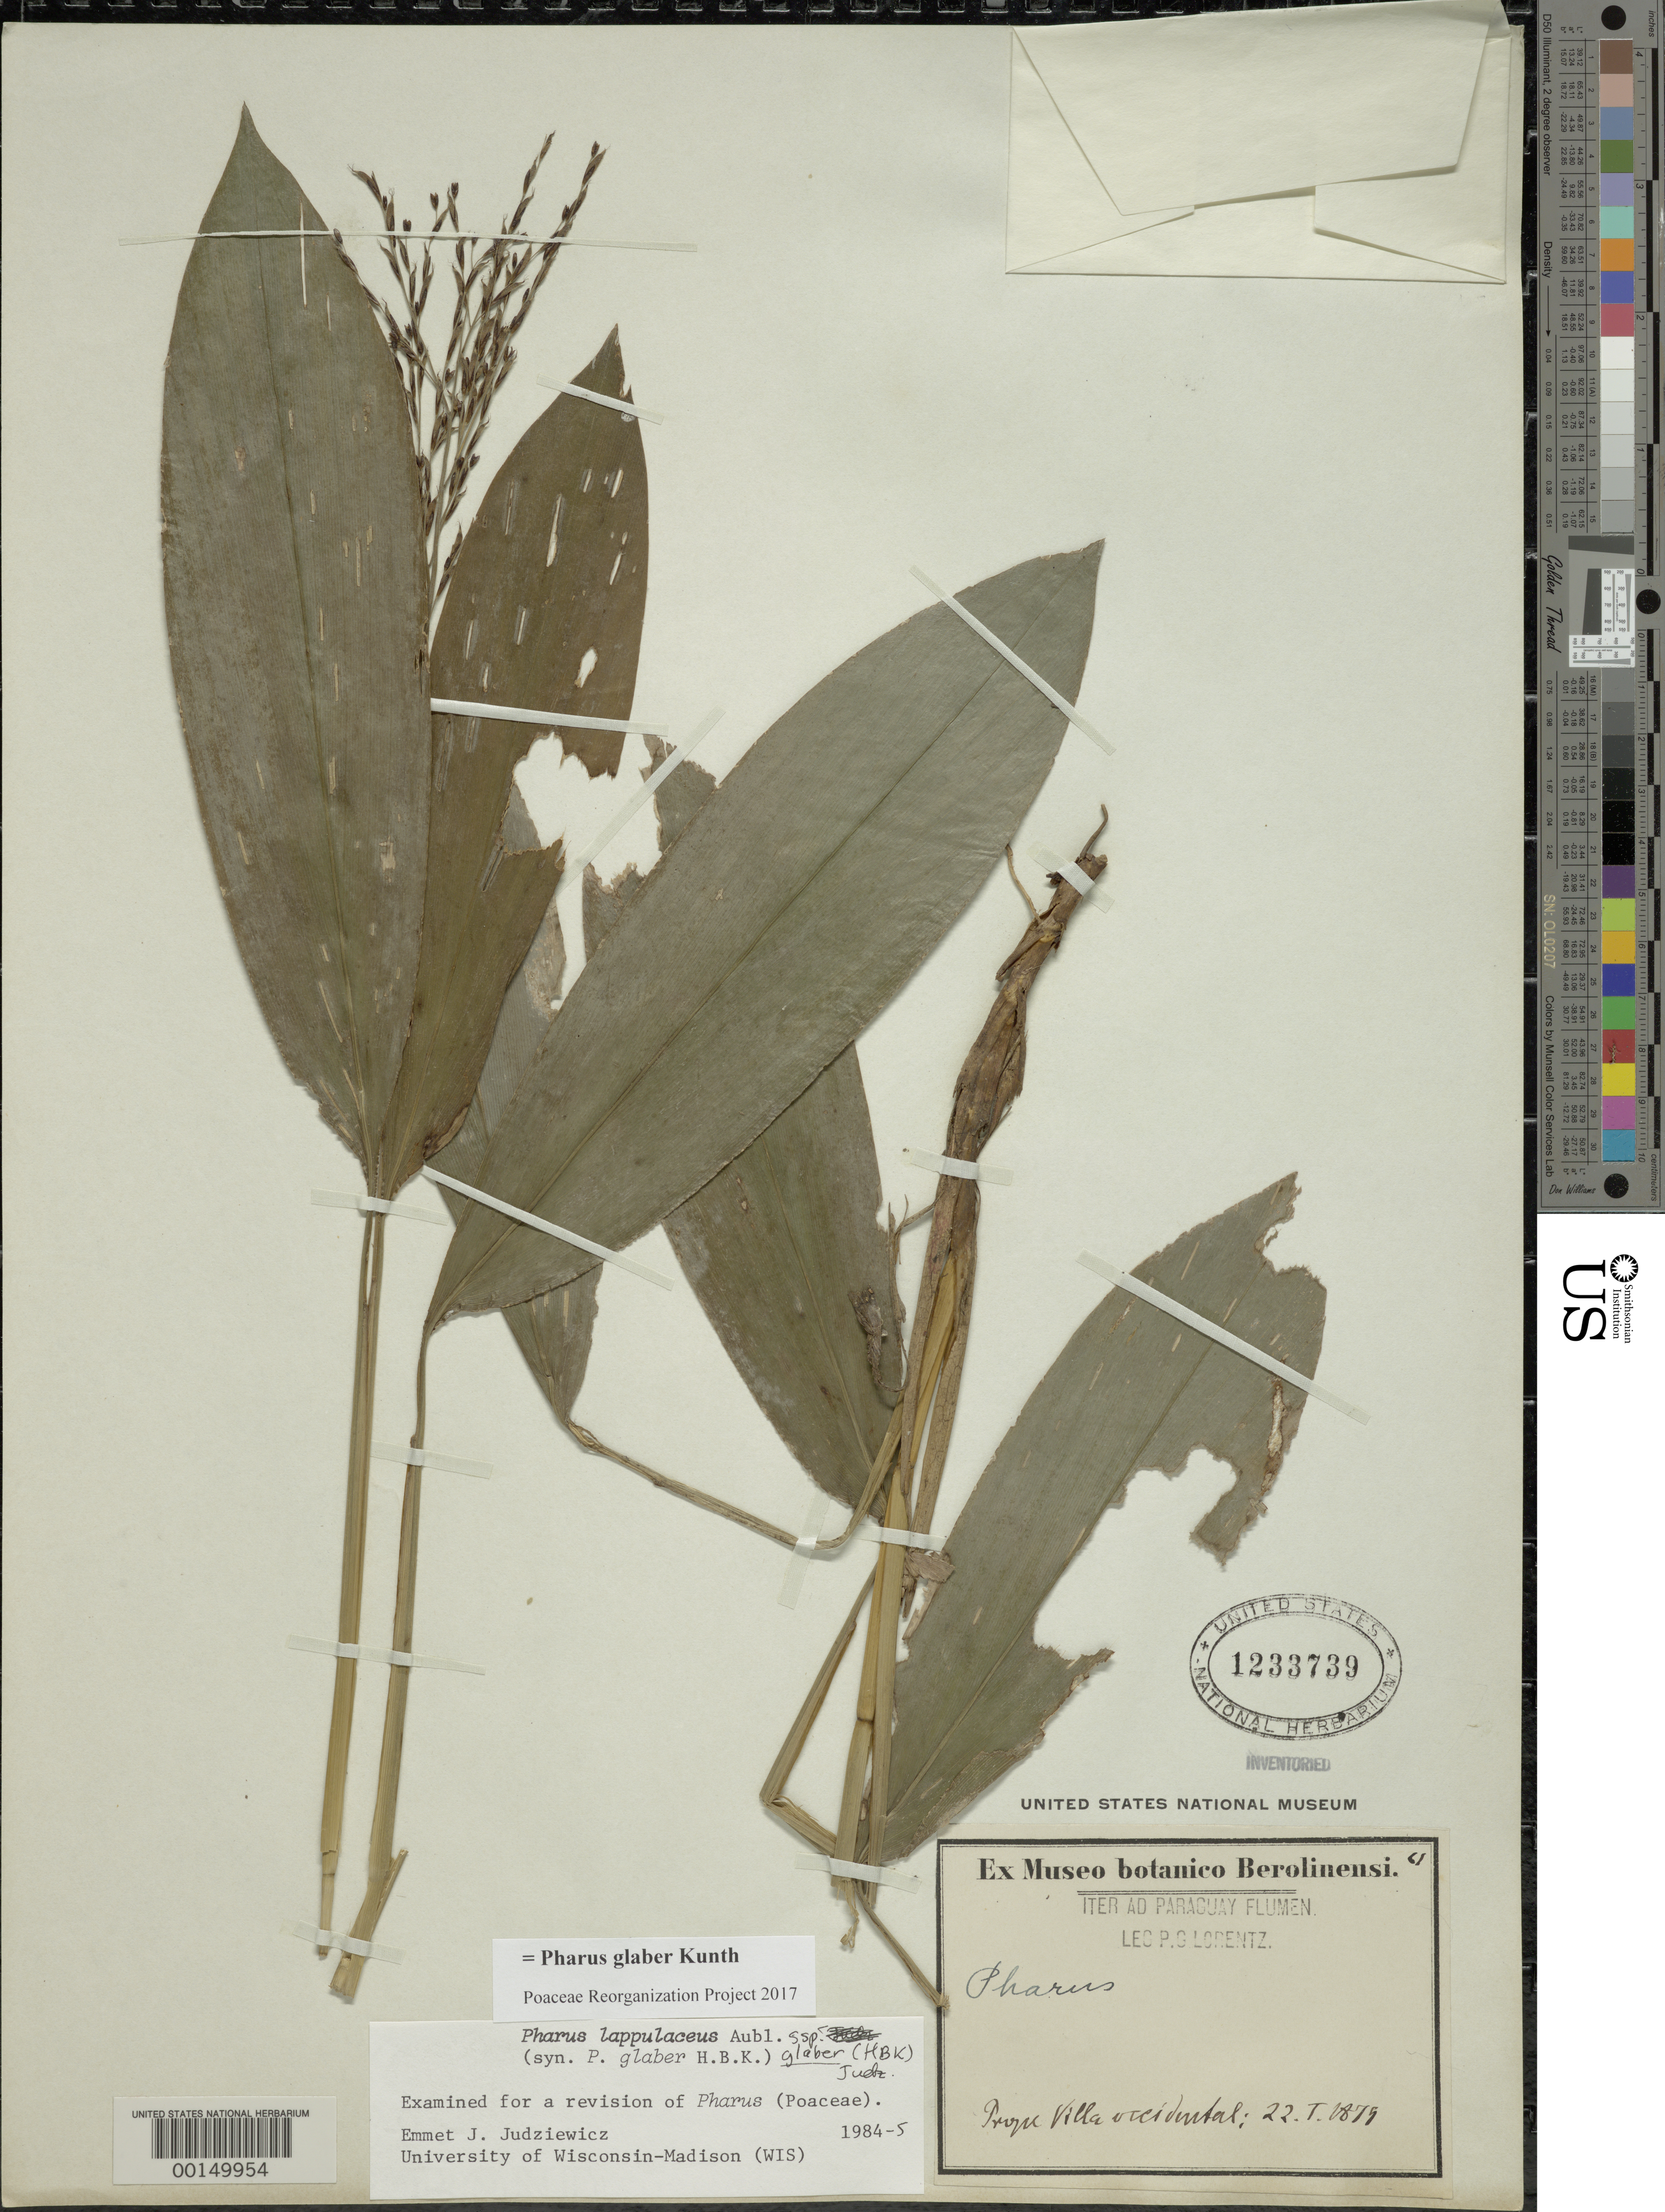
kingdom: Plantae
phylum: Tracheophyta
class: Liliopsida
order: Poales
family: Poaceae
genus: Pharus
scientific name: Pharus glaber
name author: Kunth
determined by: Poaceae Reorganization Project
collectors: P. G. Lorentz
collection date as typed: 22 Feb 1879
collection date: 1879-02-22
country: Paraguay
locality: Trope villa occidental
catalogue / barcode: US 1233739